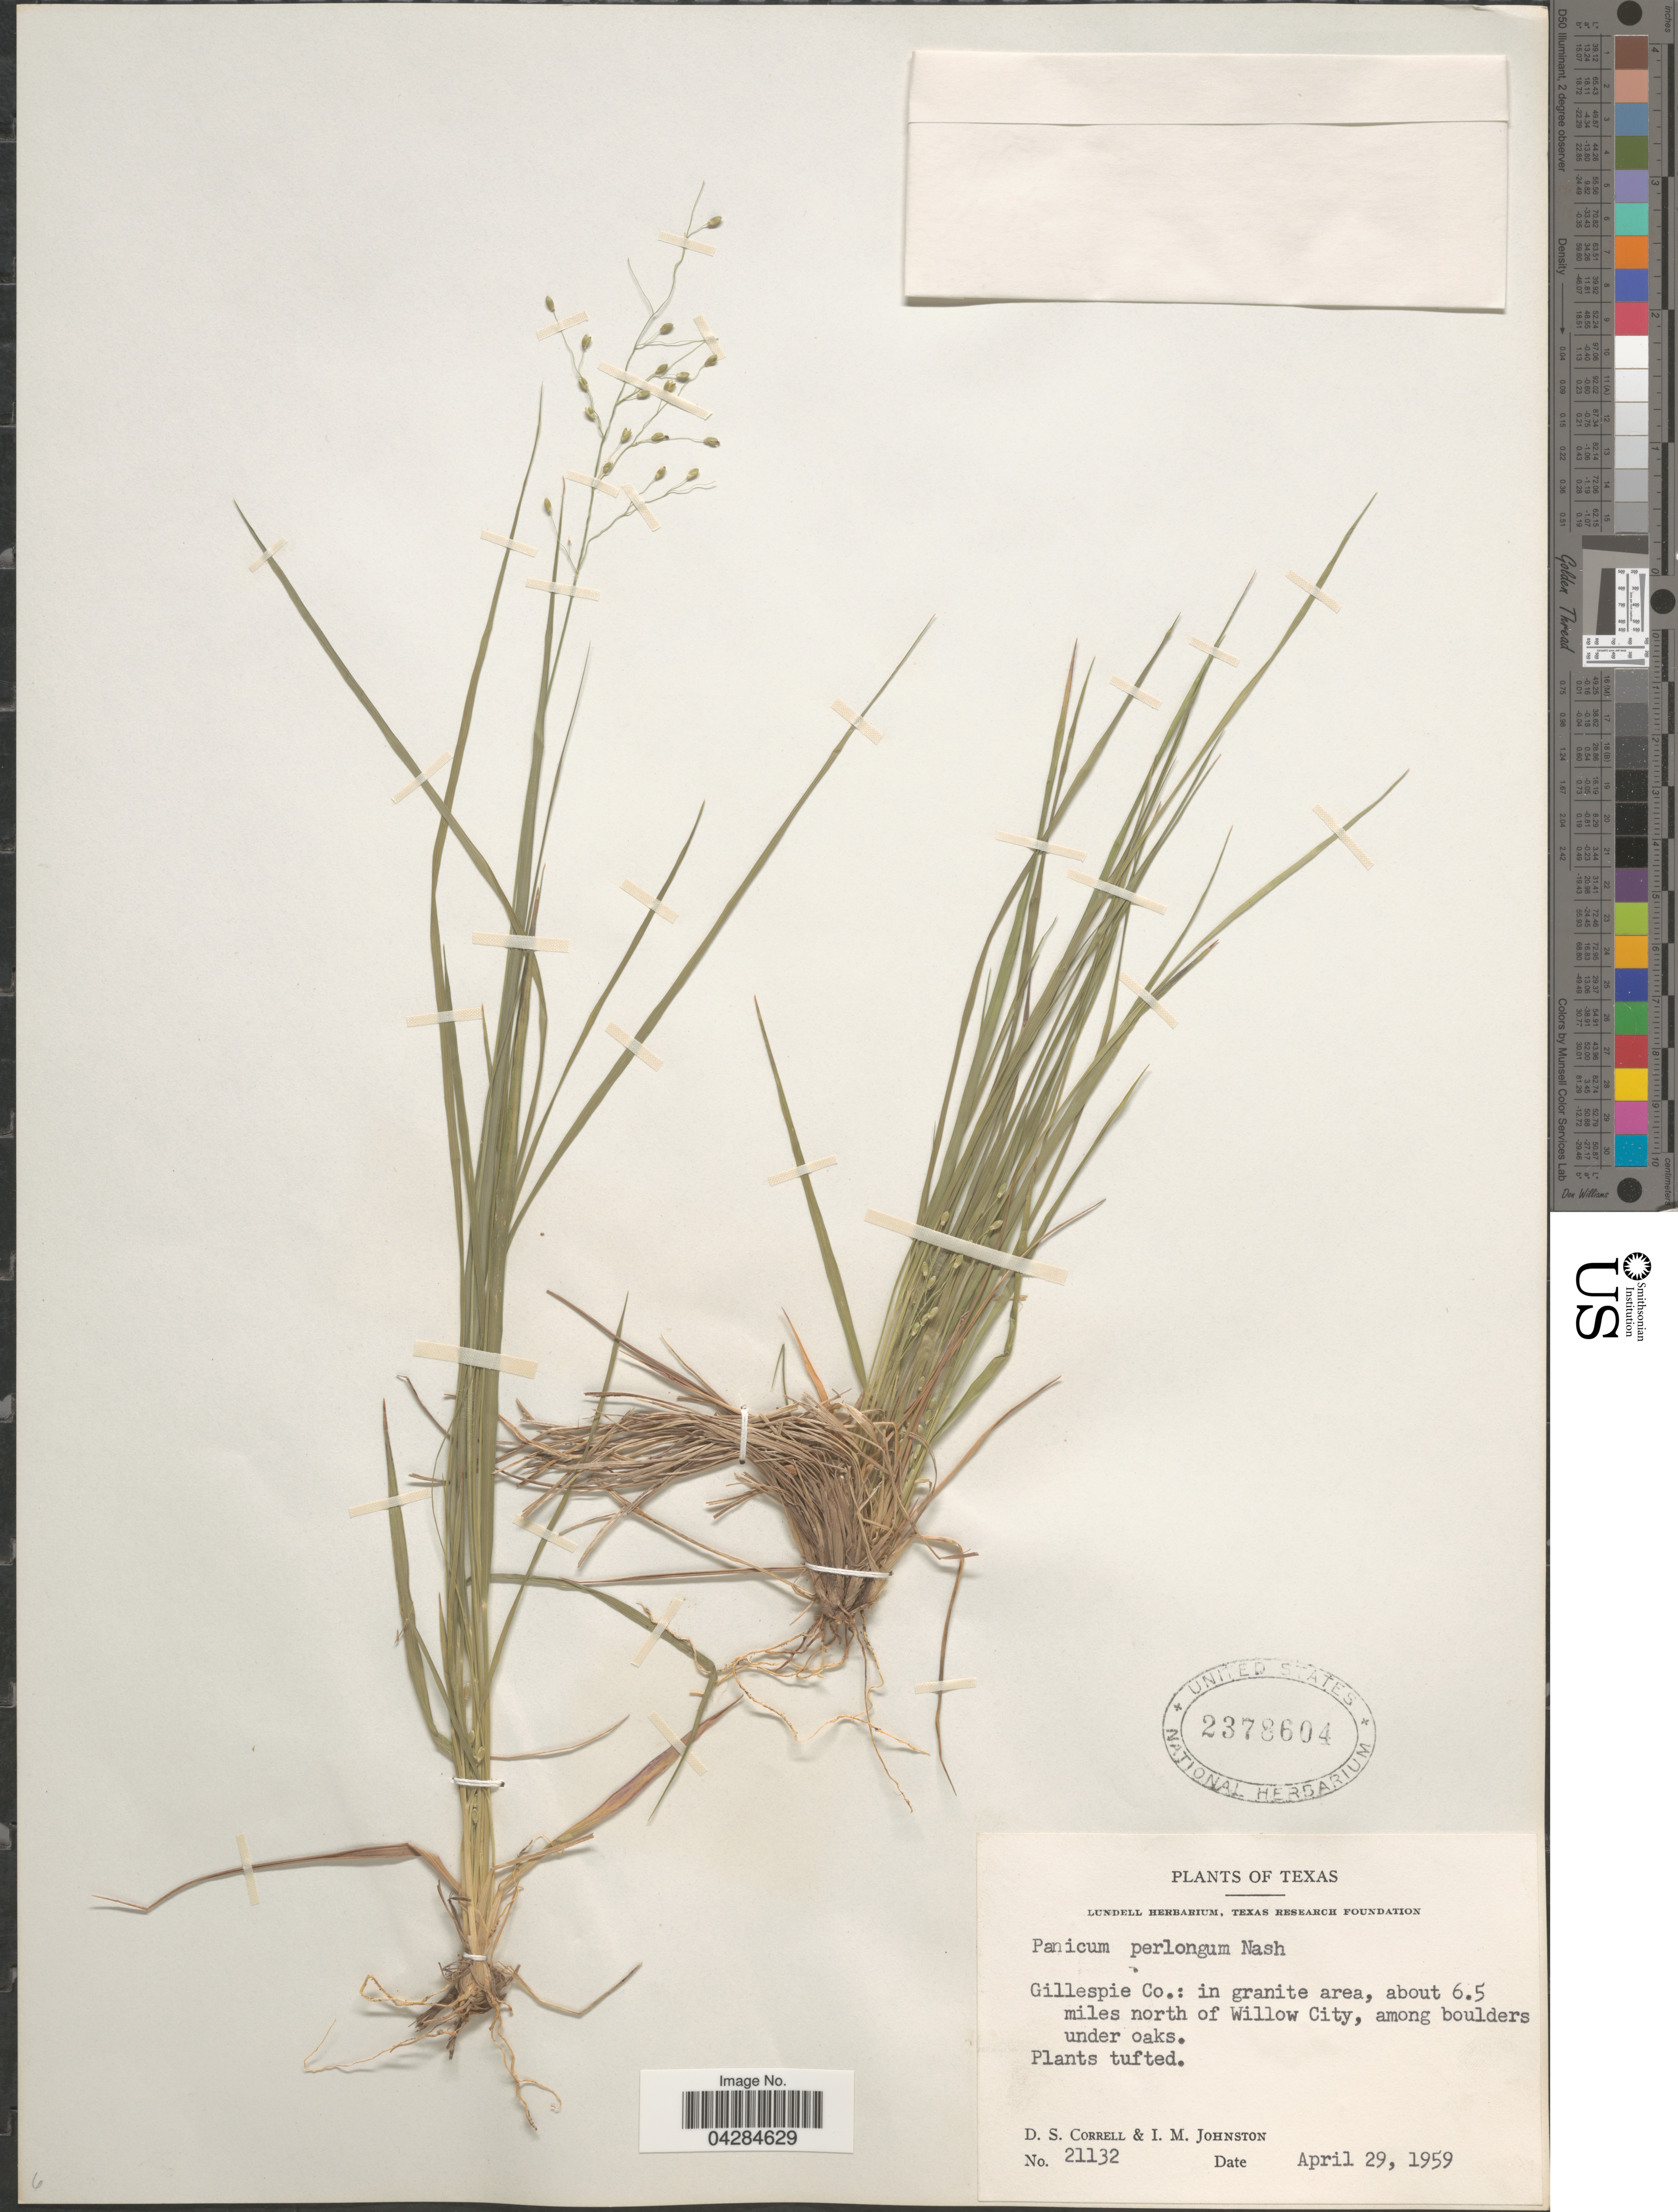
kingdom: Plantae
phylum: Tracheophyta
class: Liliopsida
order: Poales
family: Poaceae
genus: Dichanthelium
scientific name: Dichanthelium perlongum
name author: (Nash) Freckmann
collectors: D. S. Correll & I.M. Johnston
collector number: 21132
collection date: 1959-04-29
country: United States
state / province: Texas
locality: Gillespie Co.: in granite area, about 6.5 miles north of Willow City, among boulders under oaks.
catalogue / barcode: US 2378604